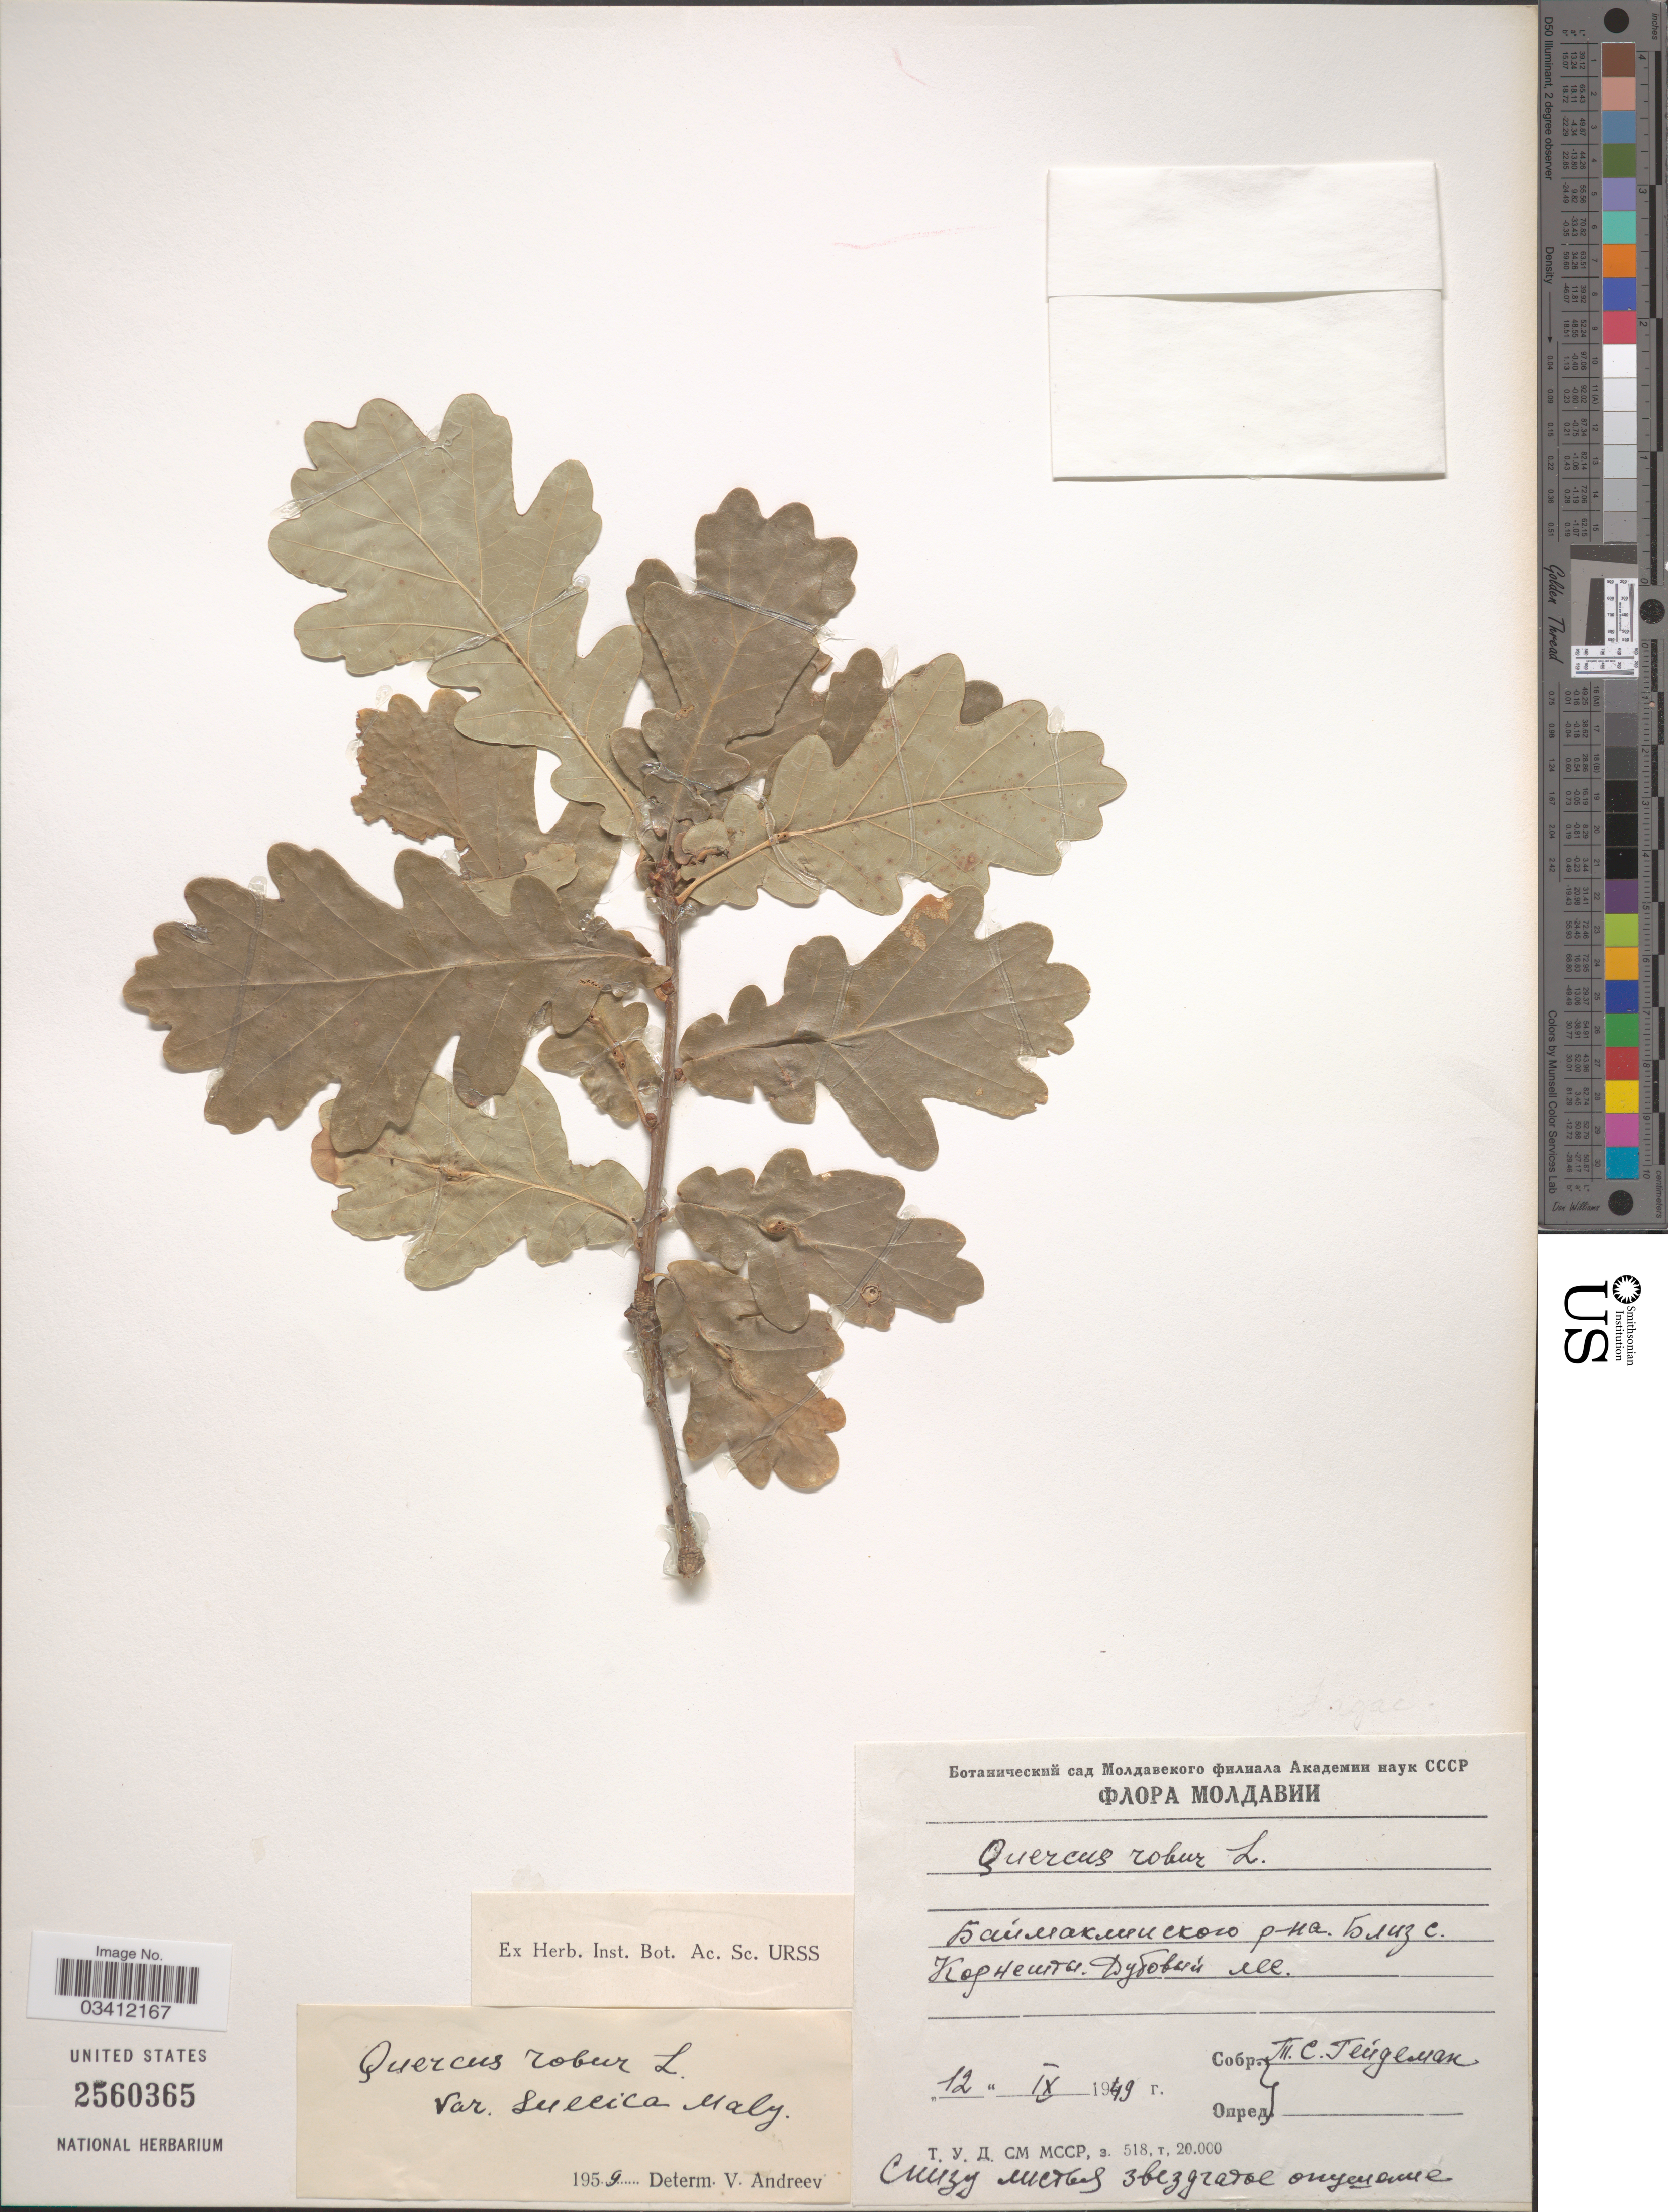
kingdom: Plantae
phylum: Tracheophyta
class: Magnoliopsida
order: Fagales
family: Fagaceae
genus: Quercus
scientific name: Quercus robur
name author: L.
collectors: T. Geideman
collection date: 1949-09-12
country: Moldova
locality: Vicinity of Village Cornesti.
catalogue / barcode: US 2560365